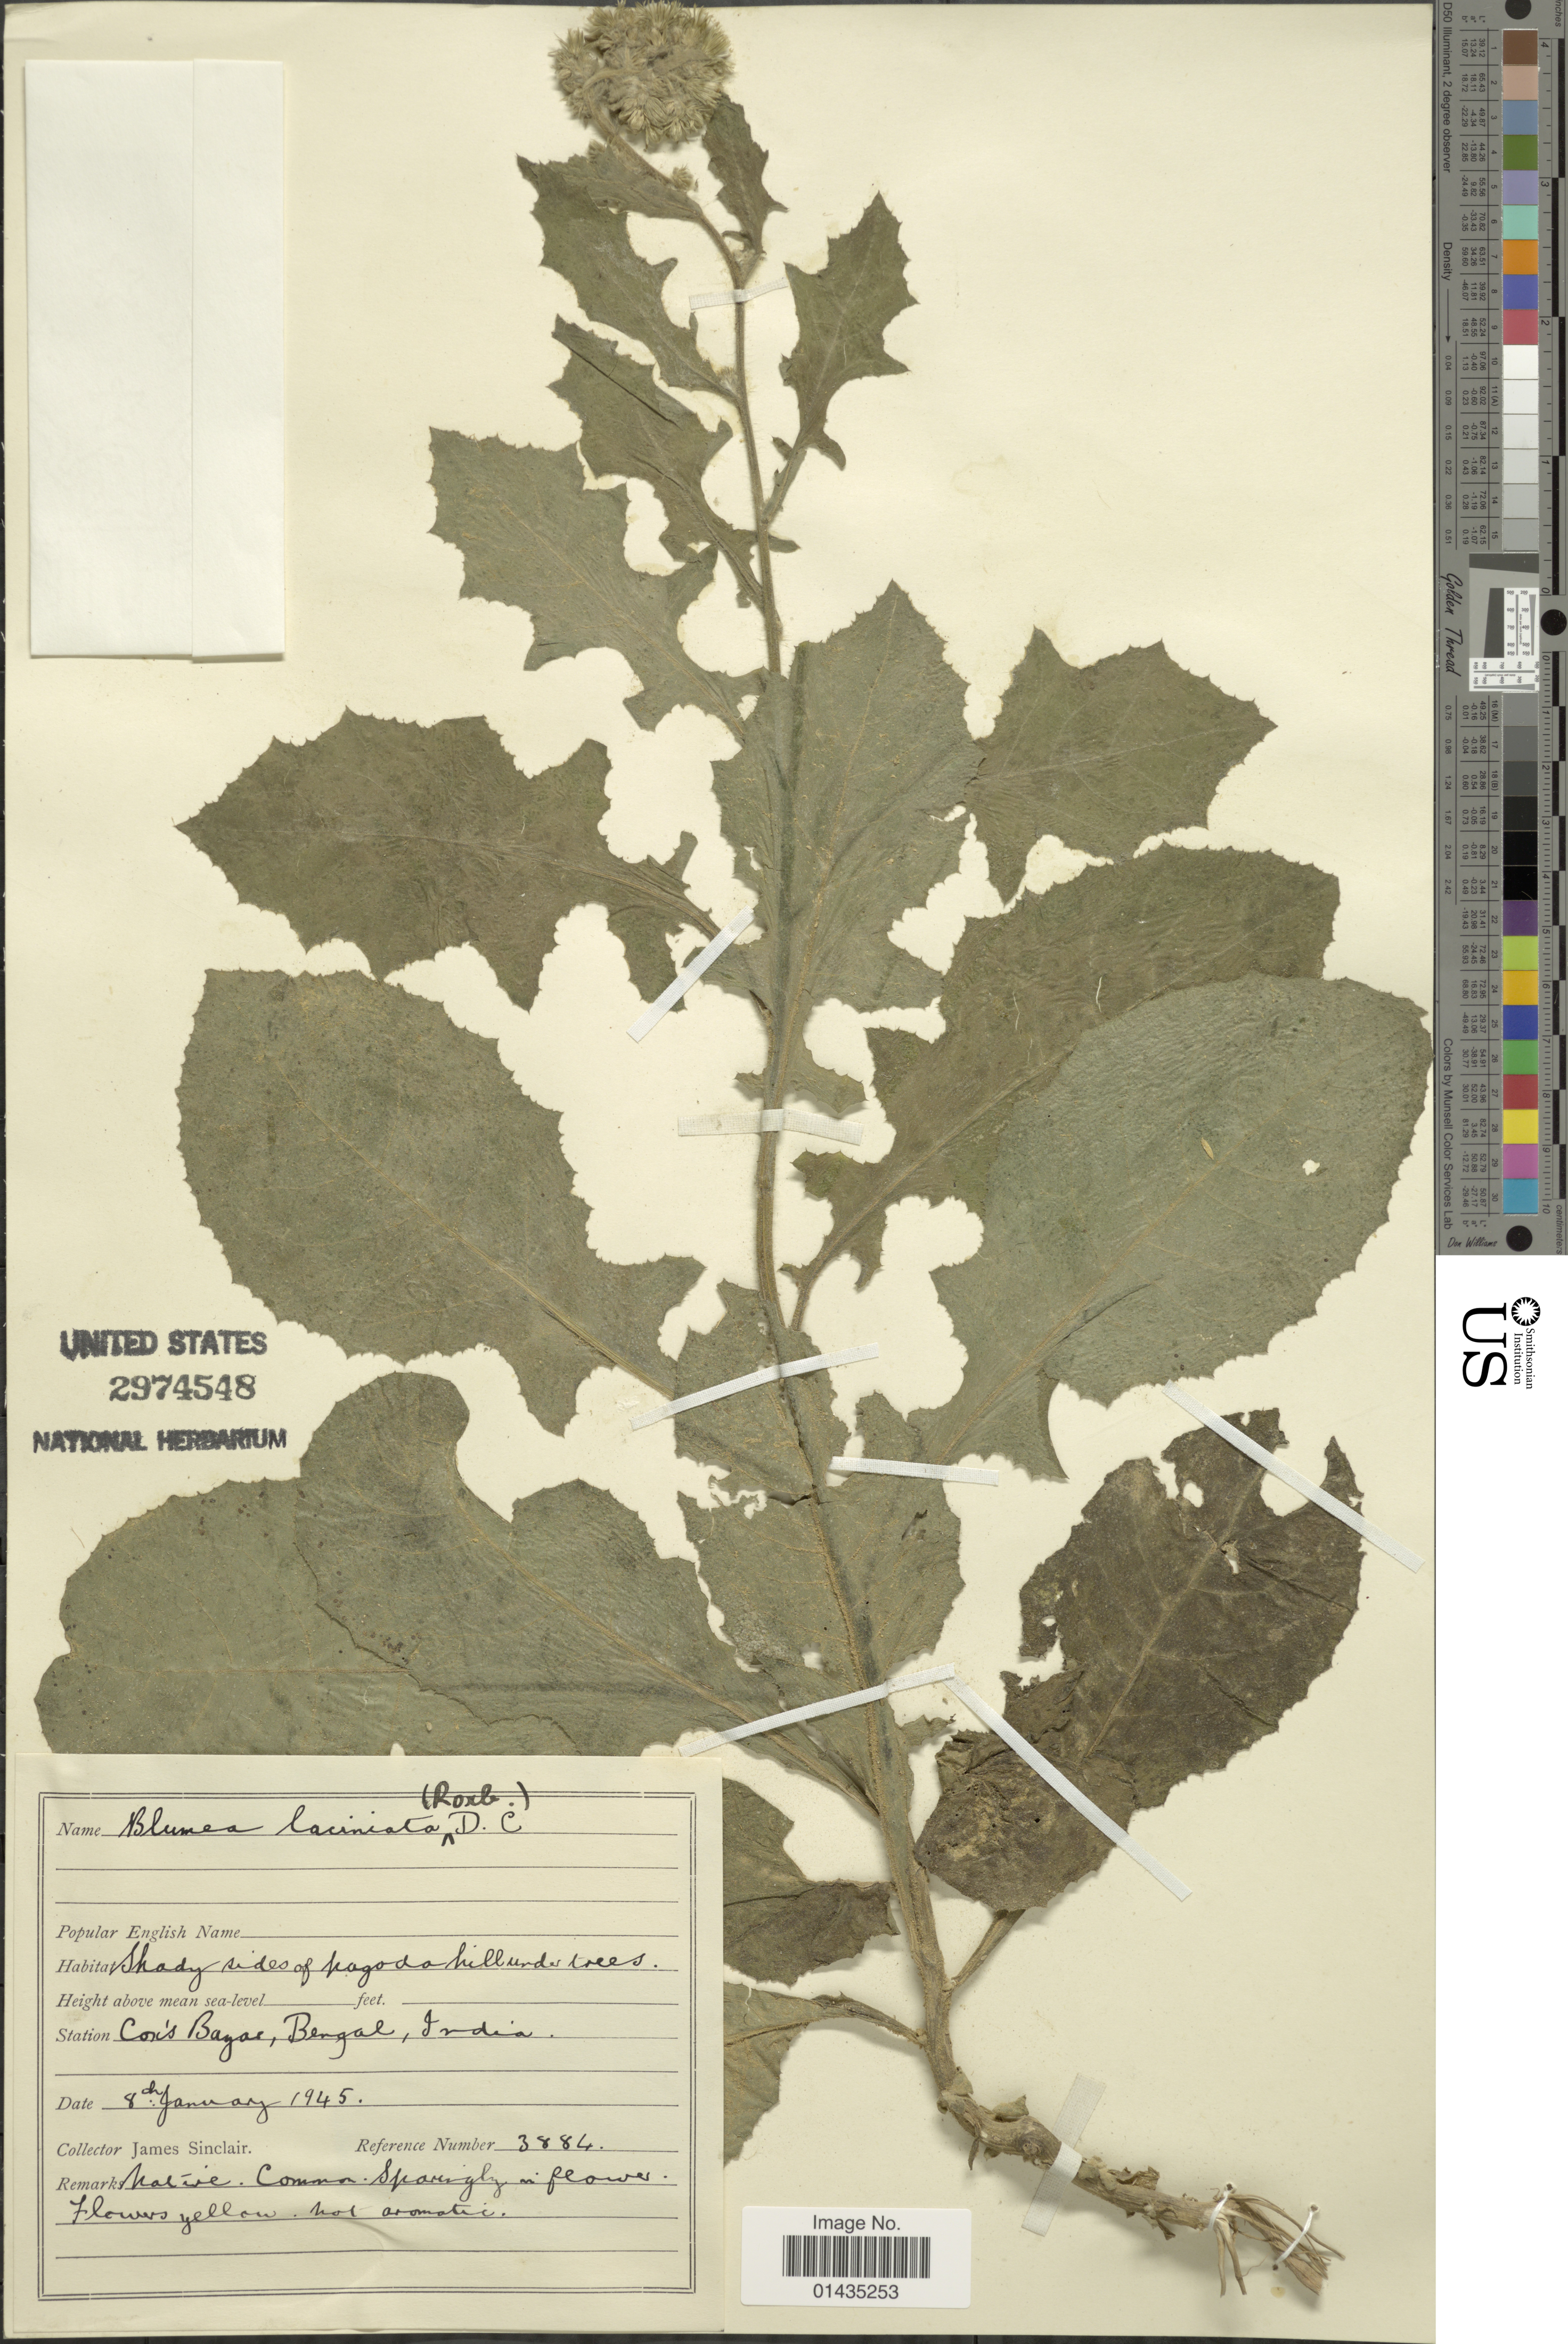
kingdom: Plantae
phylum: Tracheophyta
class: Magnoliopsida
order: Asterales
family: Asteraceae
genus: Blumea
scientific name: Blumea laciniata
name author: (Roxb.) DC.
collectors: J. Sinclair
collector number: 3884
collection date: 1945-01-08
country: Bangladesh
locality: Cox's Bayas, Bengal, India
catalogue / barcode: US 2974548